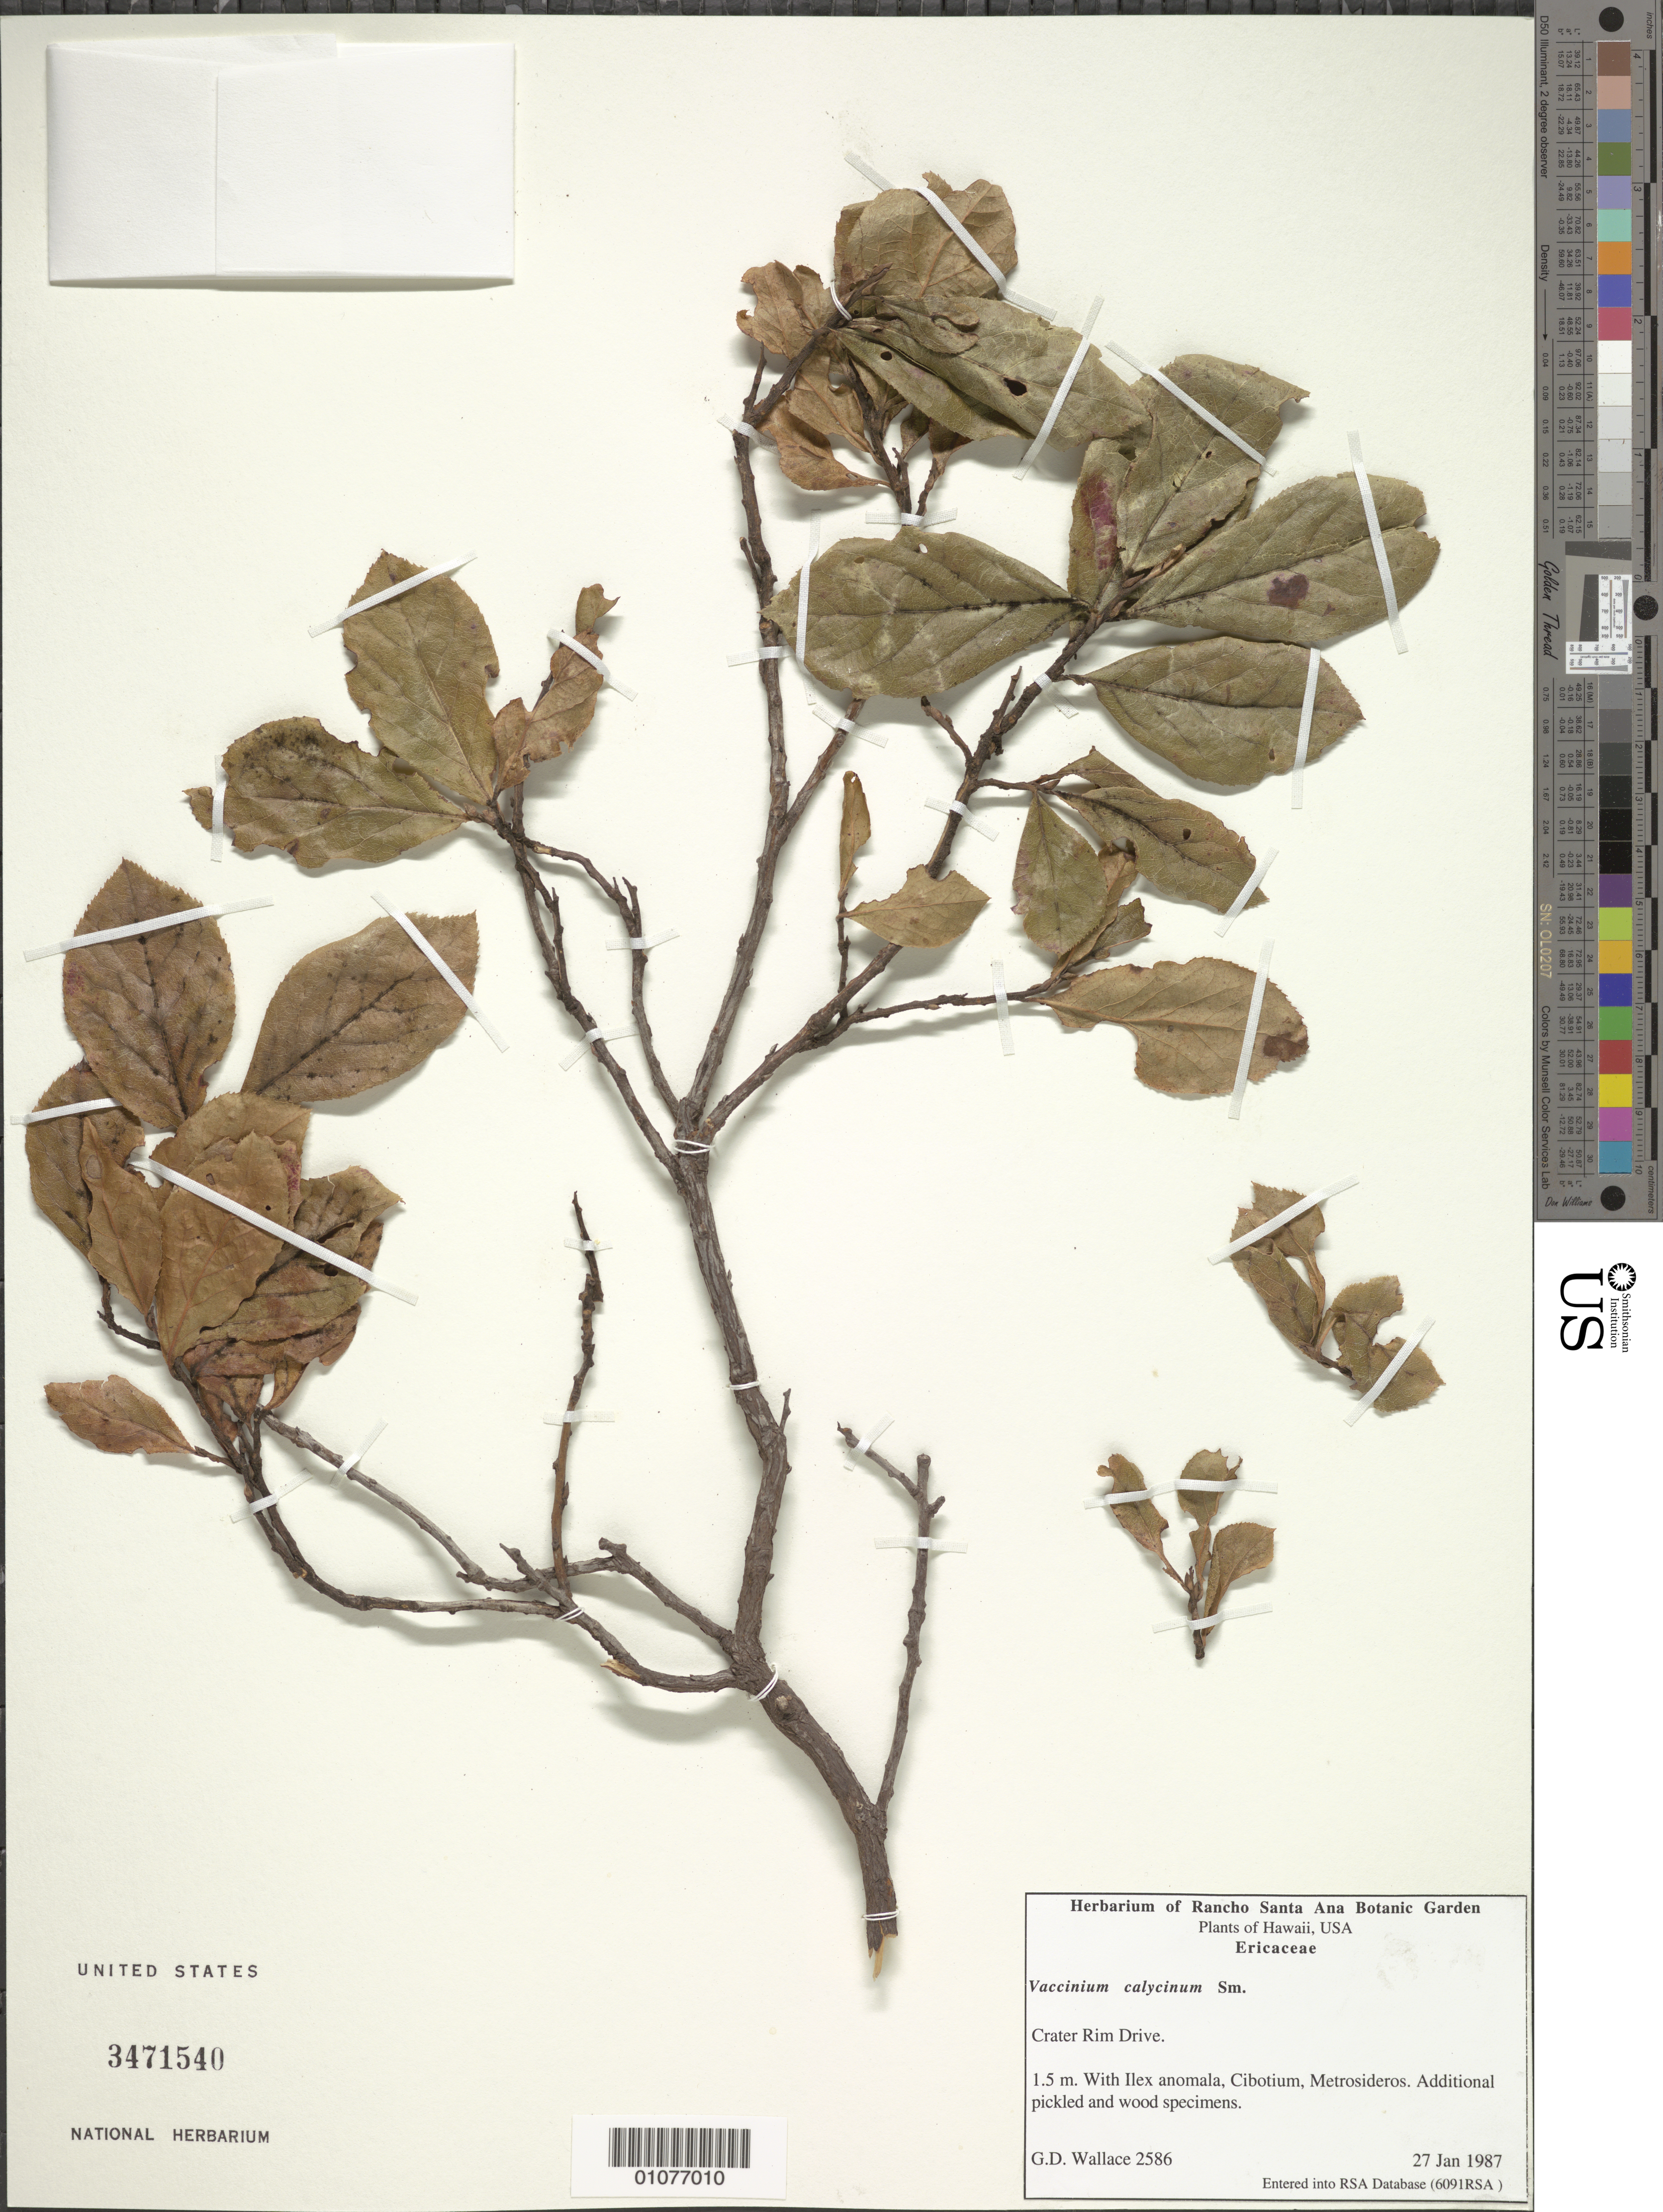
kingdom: Plantae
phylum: Tracheophyta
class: Magnoliopsida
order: Ericales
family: Ericaceae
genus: Vaccinium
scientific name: Vaccinium calycinum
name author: Sm.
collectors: G. D. Wallace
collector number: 2586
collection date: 1987-01-27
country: United States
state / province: Hawaii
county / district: Hawaii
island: Hawaii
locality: Crater Rim Drive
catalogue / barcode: US 3471540